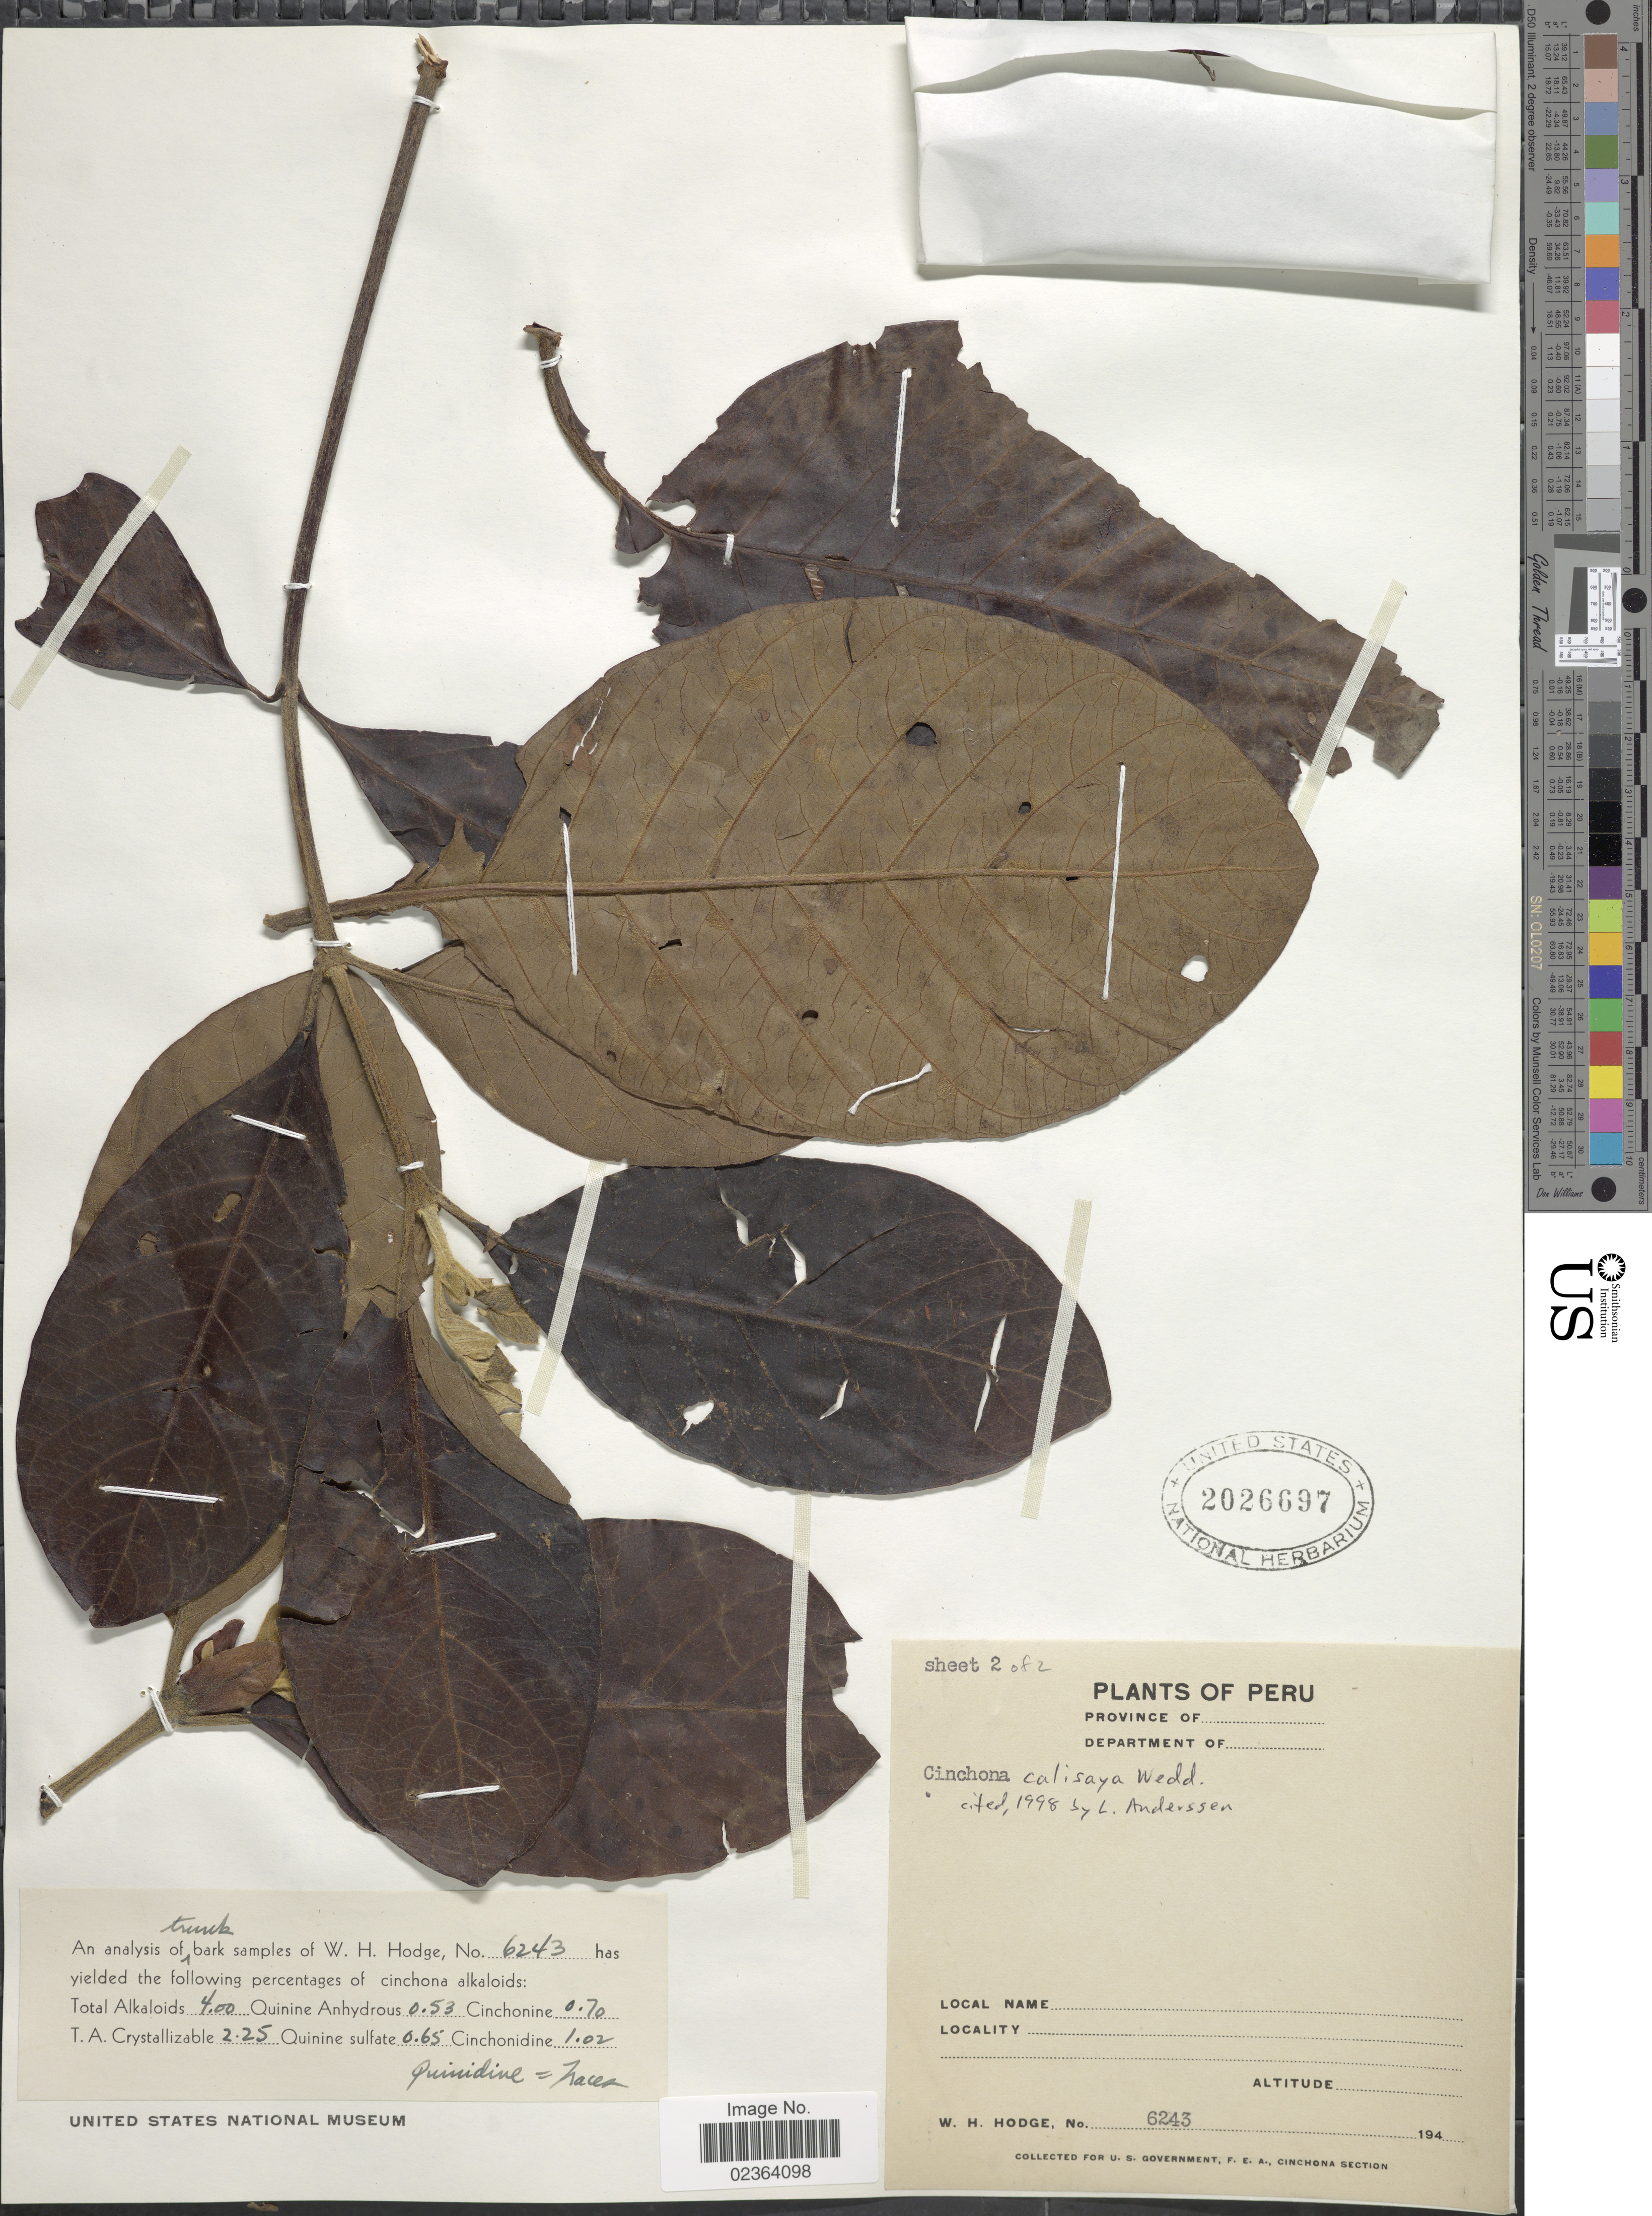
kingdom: Plantae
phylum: Tracheophyta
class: Magnoliopsida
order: Gentianales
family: Rubiaceae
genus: Cinchona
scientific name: Cinchona calisaya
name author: Wedd.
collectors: W. Hodge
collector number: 6243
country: Peru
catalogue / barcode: US 2026697